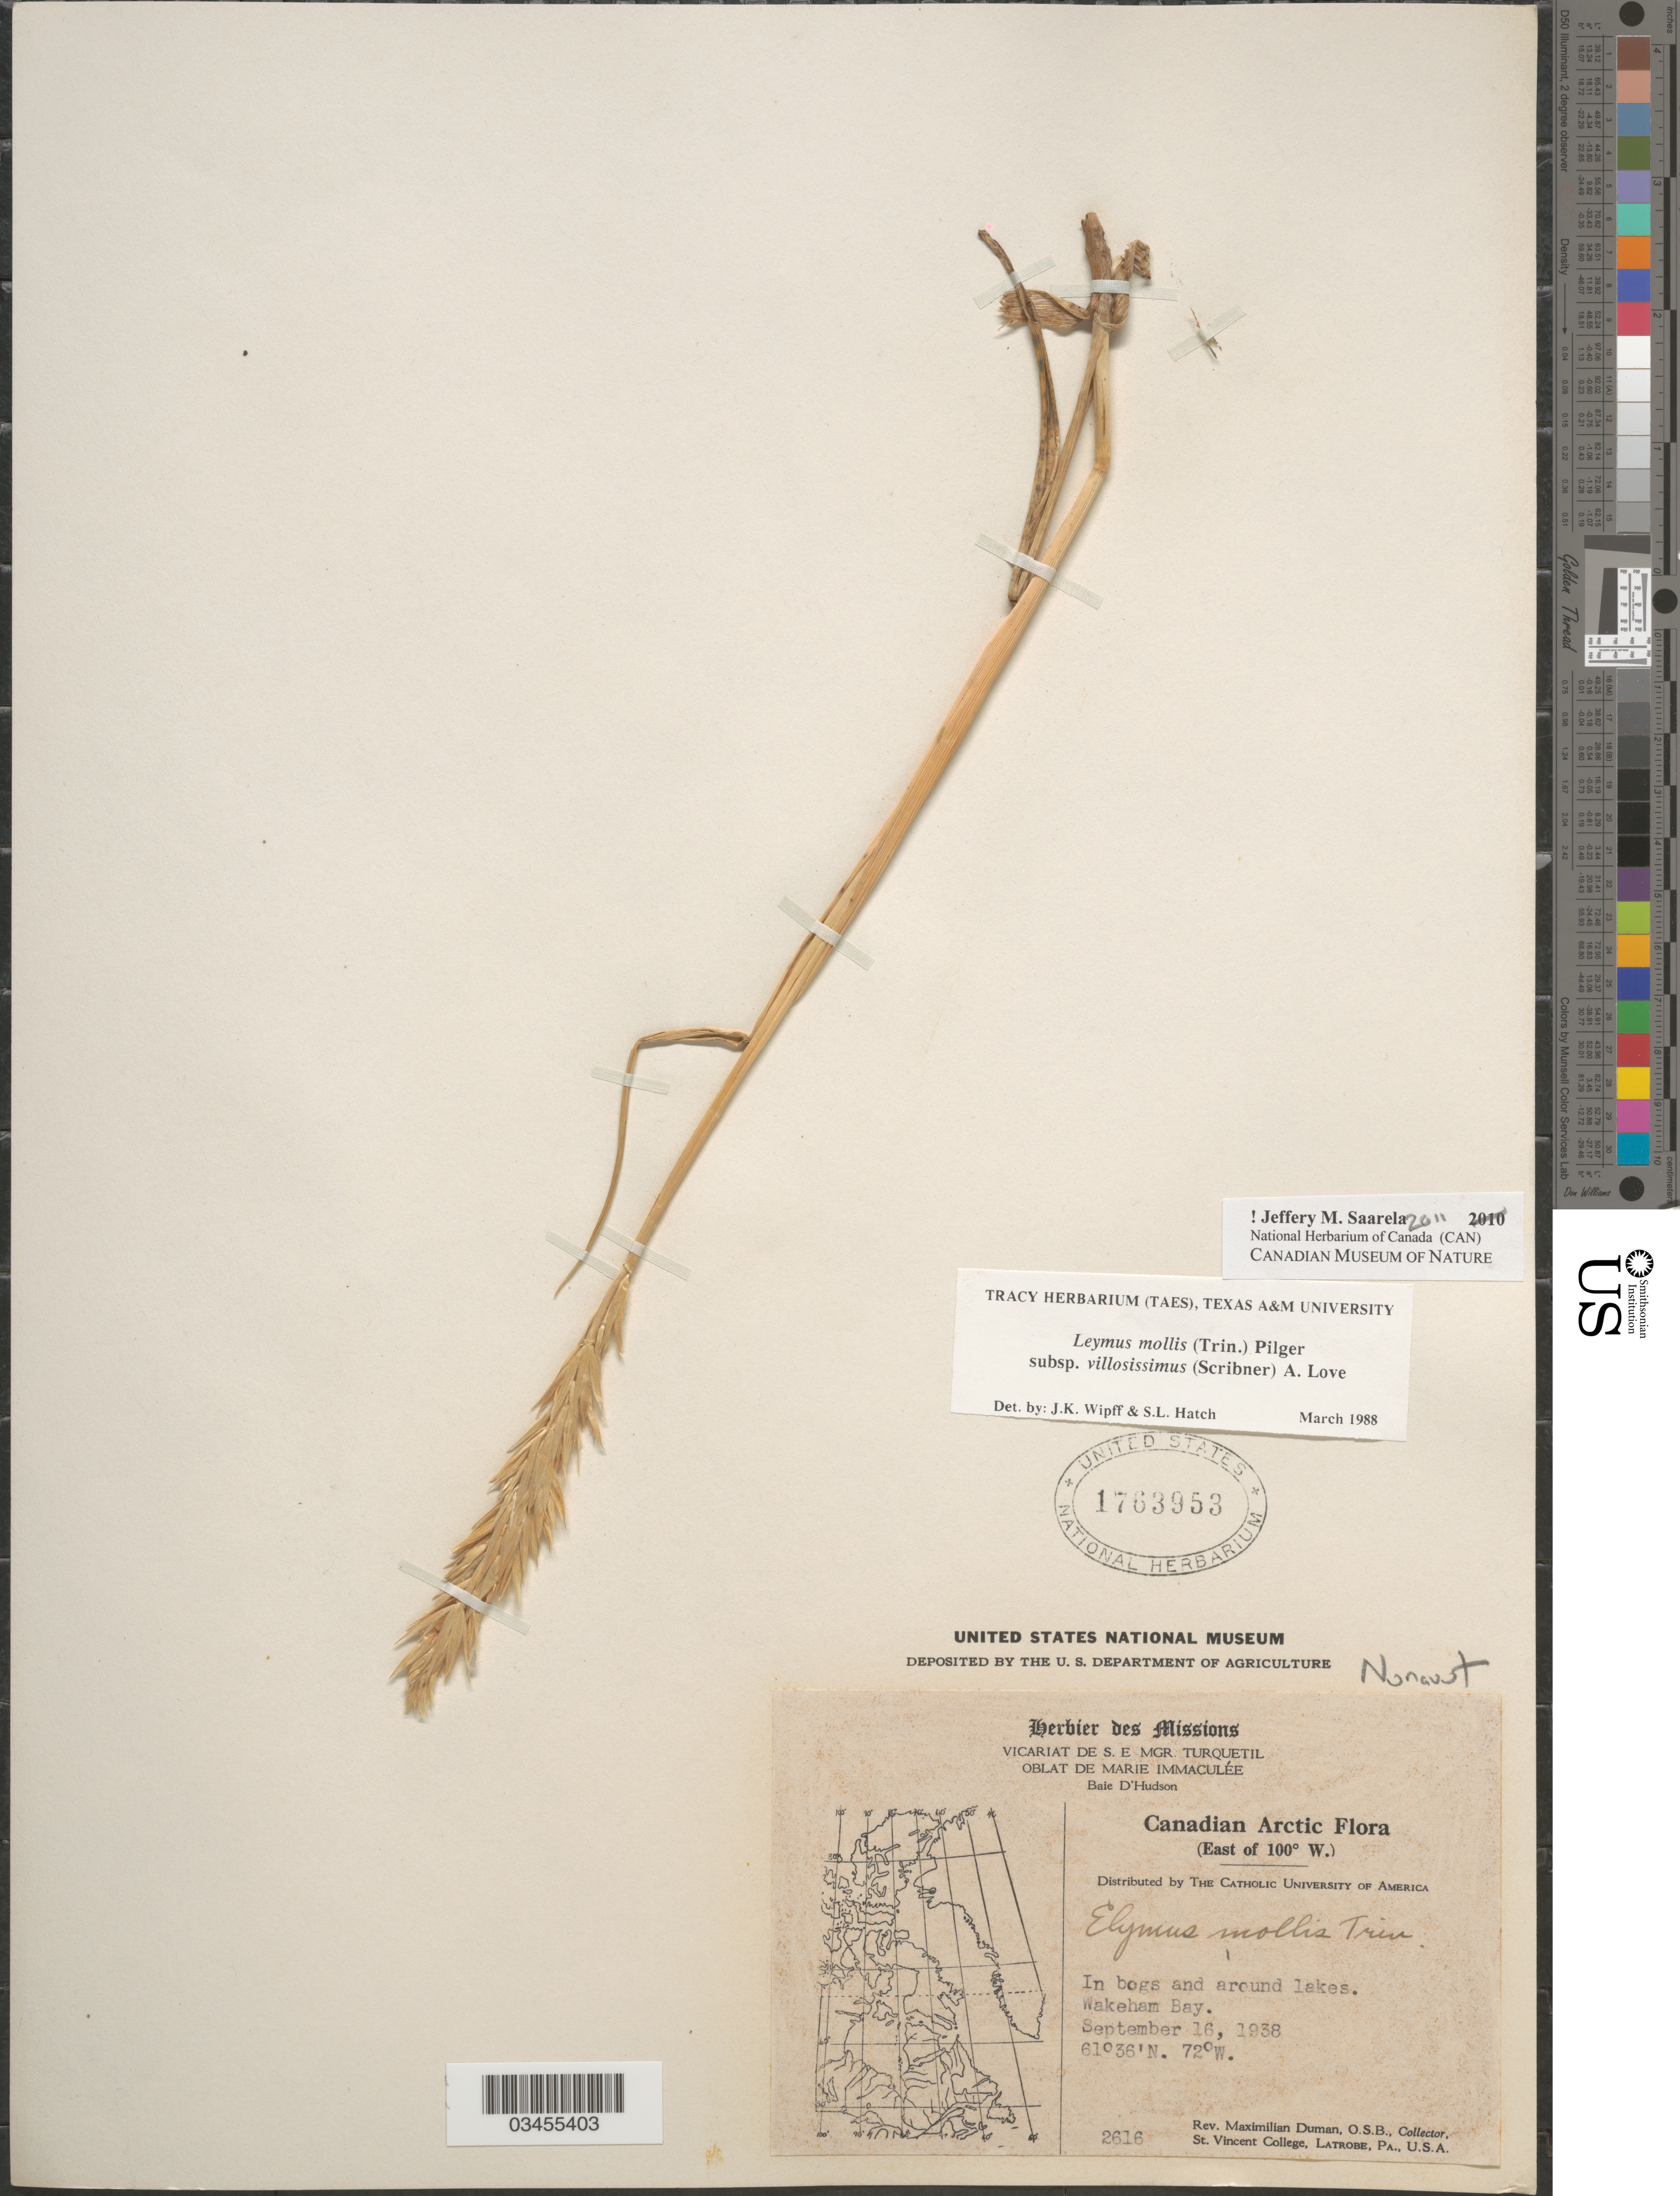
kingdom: Plantae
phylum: Tracheophyta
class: Liliopsida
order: Poales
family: Poaceae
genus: Leymus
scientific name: Leymus mollis subsp. villosissimus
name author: (Scribn.) Á. Löve & D. Löve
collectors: M. Duman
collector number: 2616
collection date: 1938-09-16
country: Canada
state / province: Nunavut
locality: Canadian Arctic (East of 100º W.). Wakeham Bay.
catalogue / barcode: US 1763953